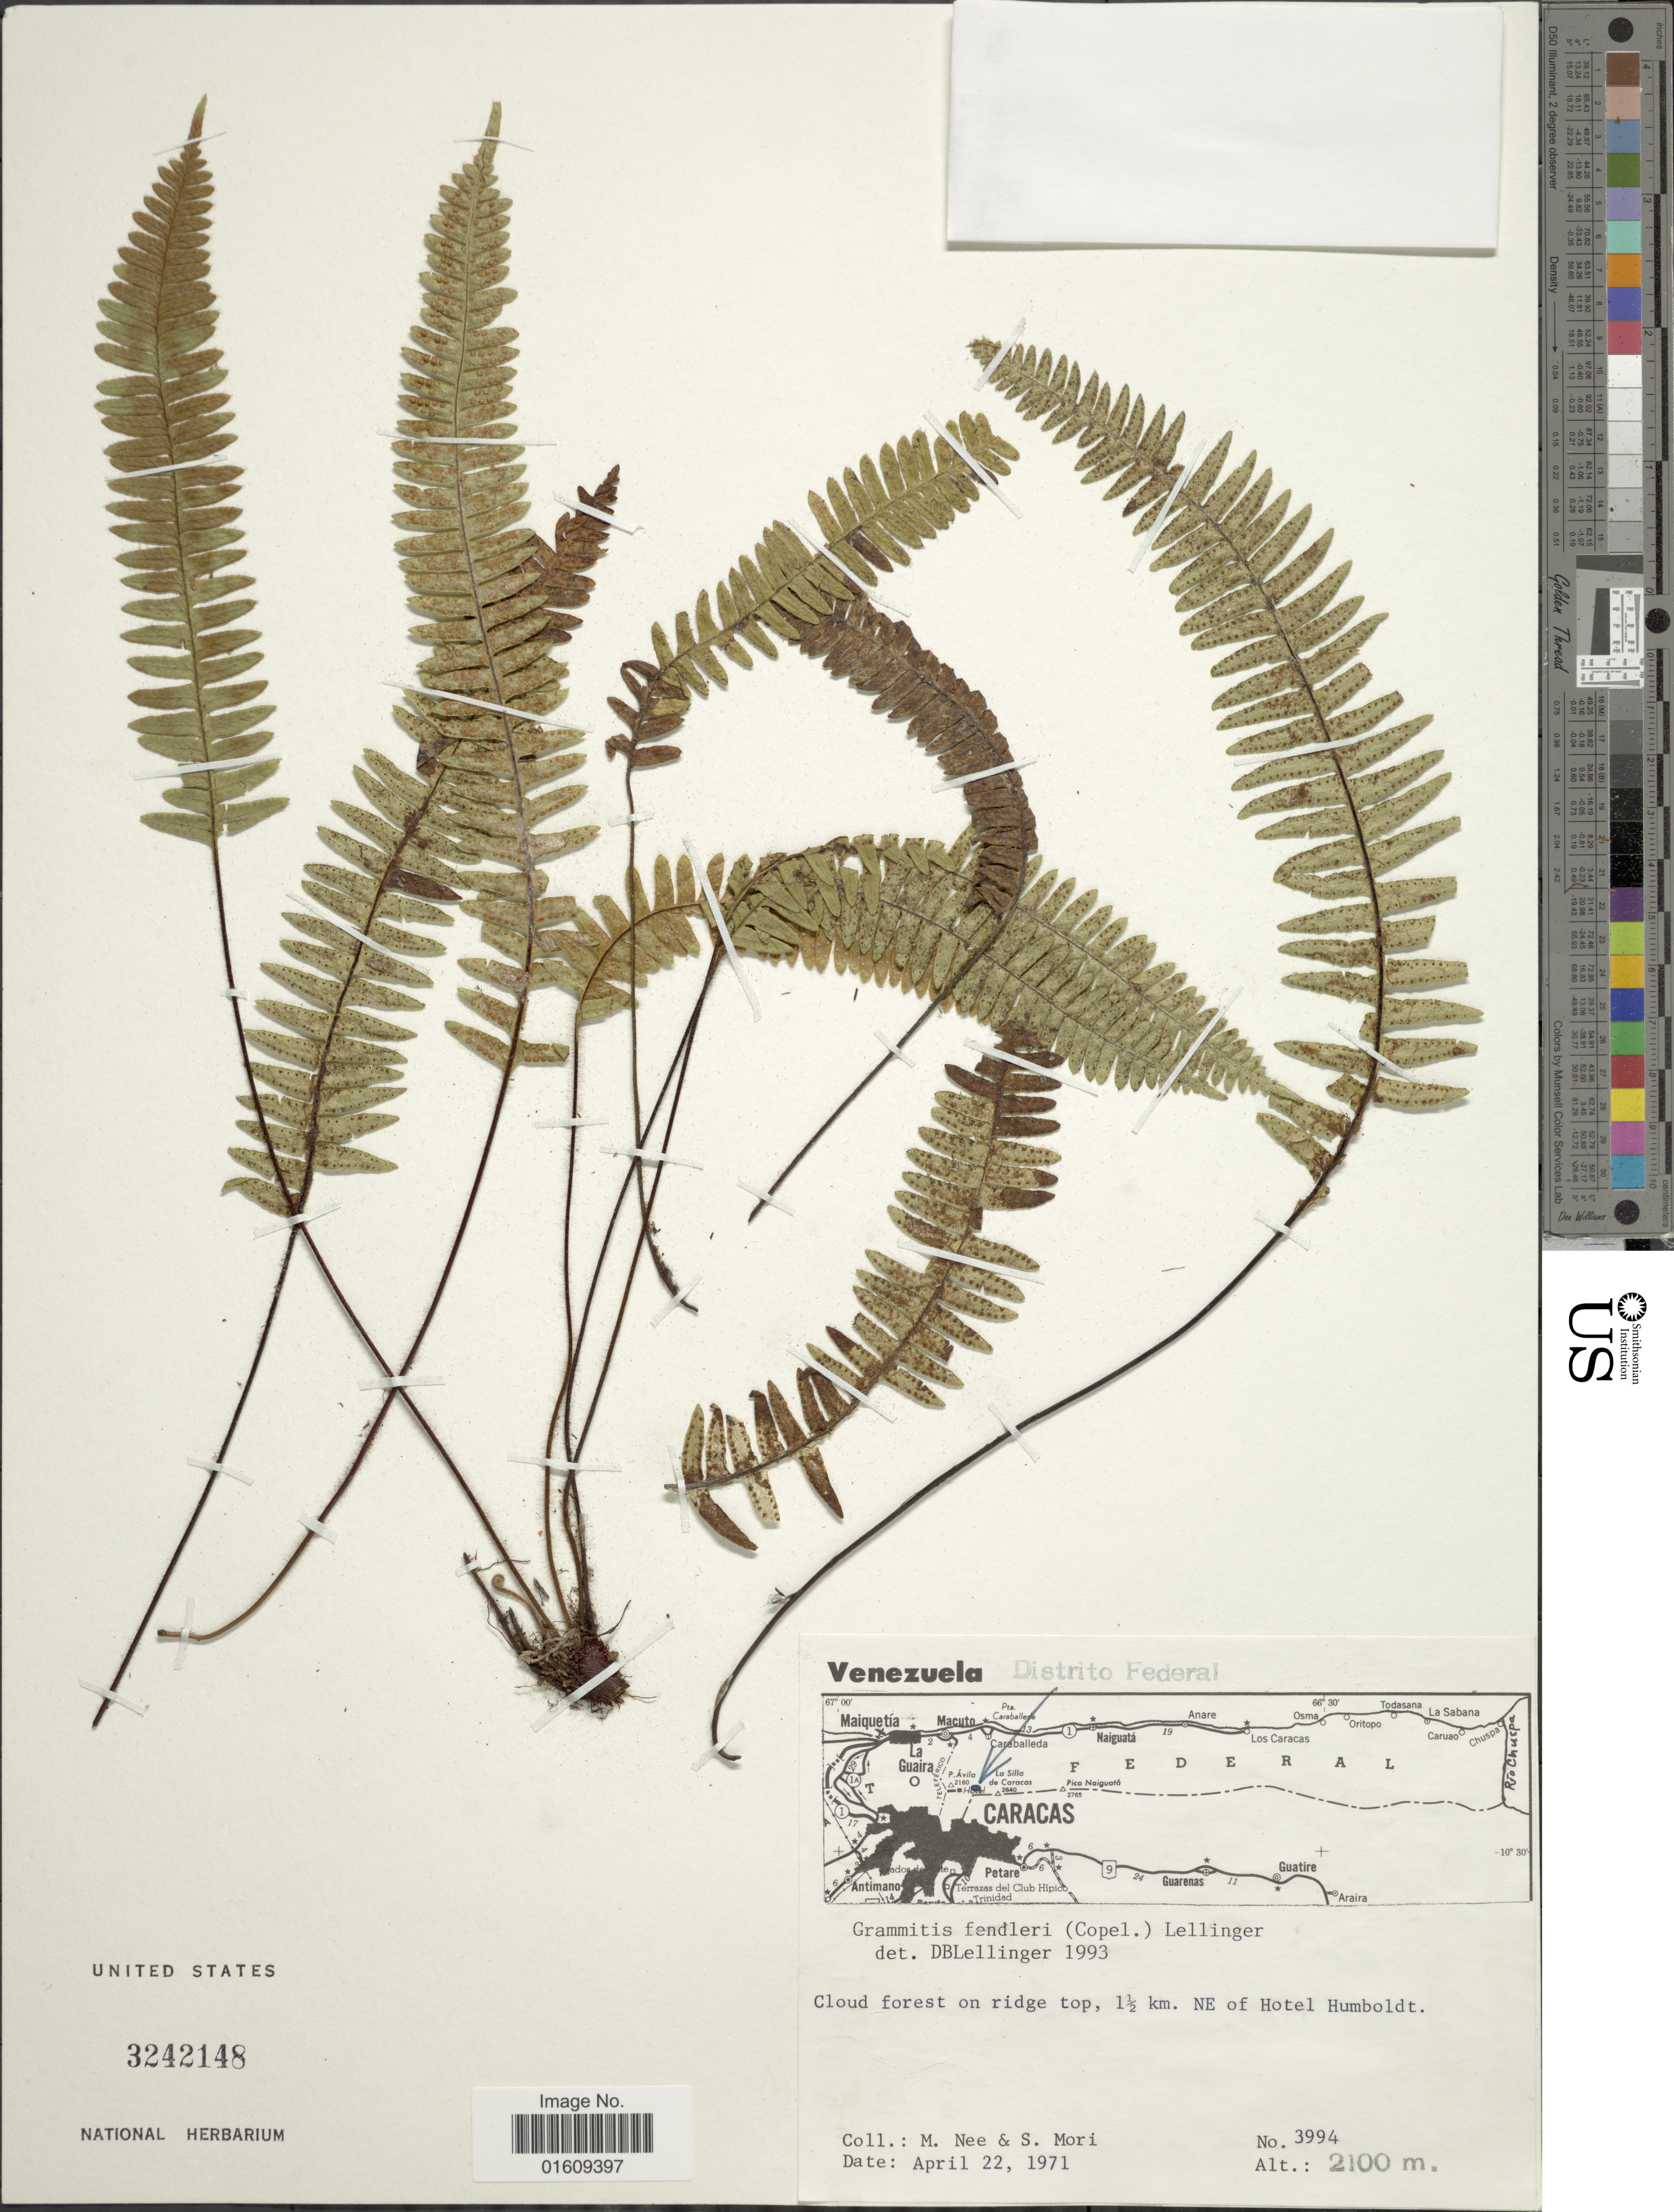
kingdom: Plantae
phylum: Tracheophyta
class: Polypodiopsida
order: Polypodiales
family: Polypodiaceae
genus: Ceradenia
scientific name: Ceradenia fendleri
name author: (Copel.) L.E. Bishop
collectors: M. Nee & S. Mori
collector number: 3994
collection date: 1971-04-22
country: Venezuela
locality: Venezuela, Distrito Federal, 1 1/2 km. NE of Hotel Humboldt.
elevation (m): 640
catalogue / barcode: US 3242148